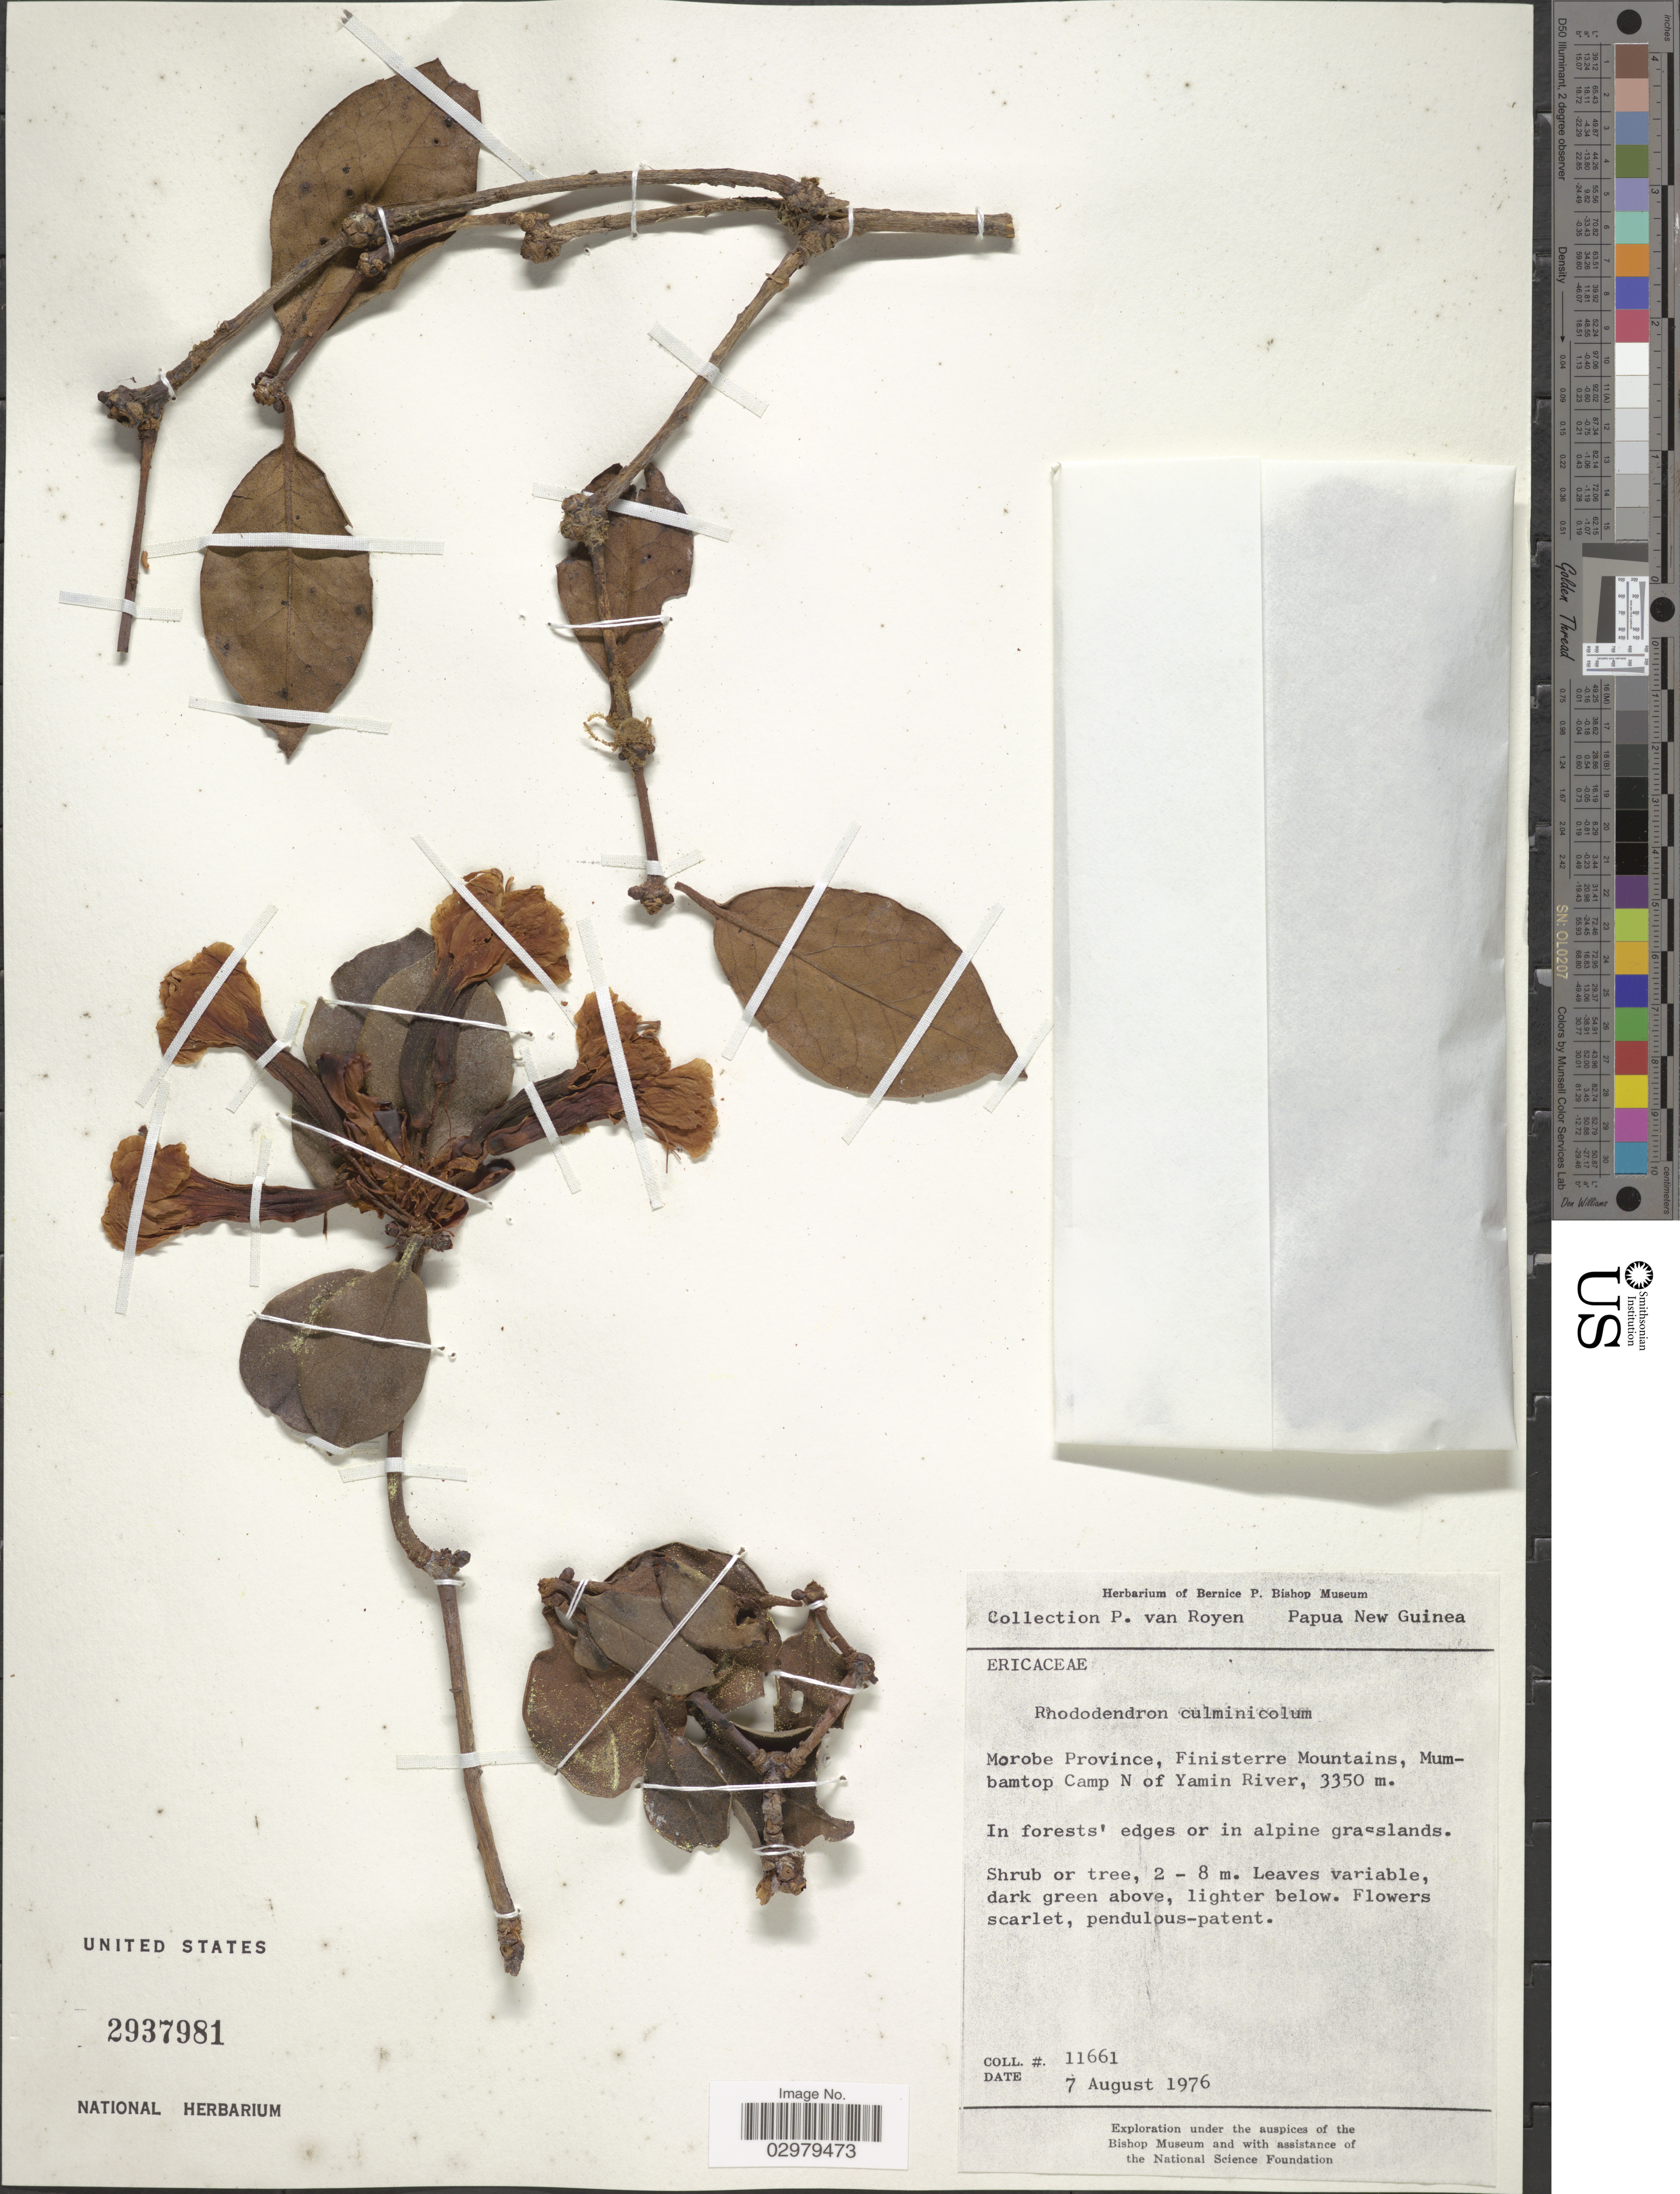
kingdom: Plantae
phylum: Tracheophyta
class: Magnoliopsida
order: Ericales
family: Ericaceae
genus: Rhododendron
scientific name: Rhododendron culminicolum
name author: F. Muell.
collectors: P. van Royen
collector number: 11661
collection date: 1976-08-07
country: Papua New Guinea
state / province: Morobe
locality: Morobe Province, Finisterre Mountains, Mumbamtop Camp N of Yamin River.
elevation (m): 3350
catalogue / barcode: US 2937981